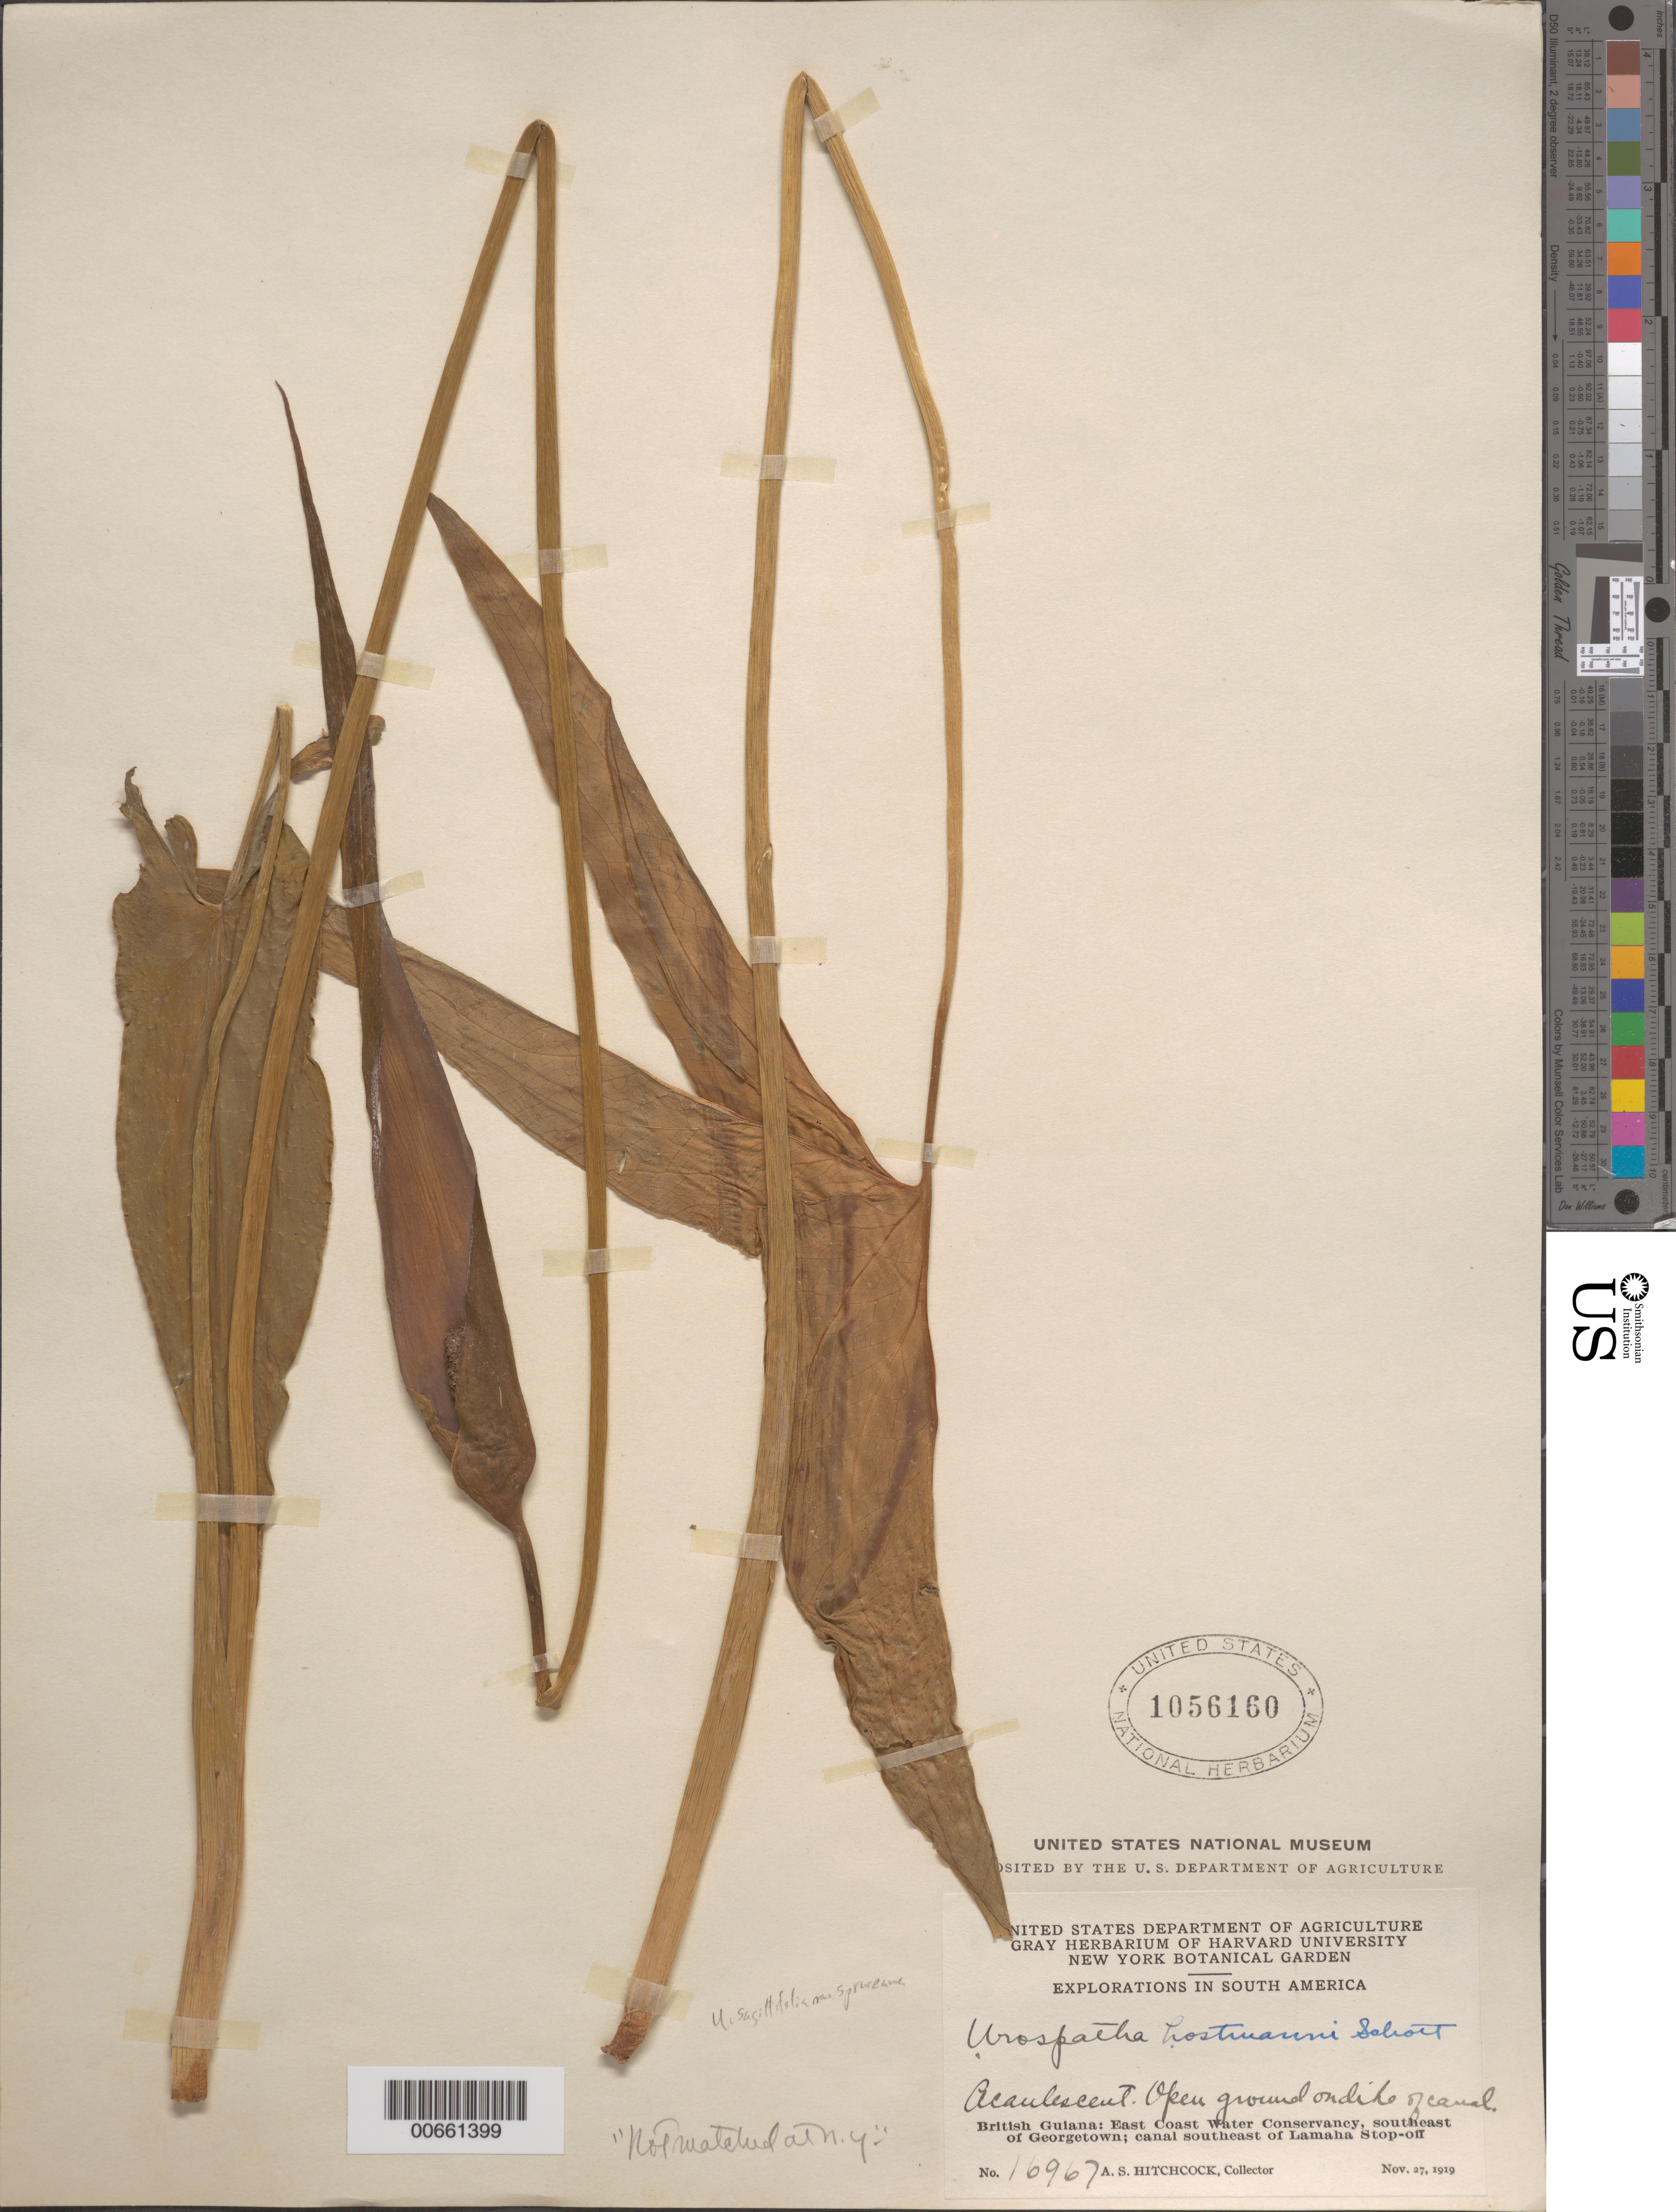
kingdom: Plantae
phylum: Tracheophyta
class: Liliopsida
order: Alismatales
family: Araceae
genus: Urospatha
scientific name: Urospatha sagittifolia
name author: (Rudge) Schott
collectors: A. S. Hitchcock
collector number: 16967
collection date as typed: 27-Nov-19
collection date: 1919-11-27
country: Guyana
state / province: Demerara-Mahaica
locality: Georgetown, SE of, East Coast Water Conservancy; canal SE of Lamaha Stop-off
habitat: Canal southeast of Lamaha's top-off. Open ground on dike of canal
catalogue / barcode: US 1056160